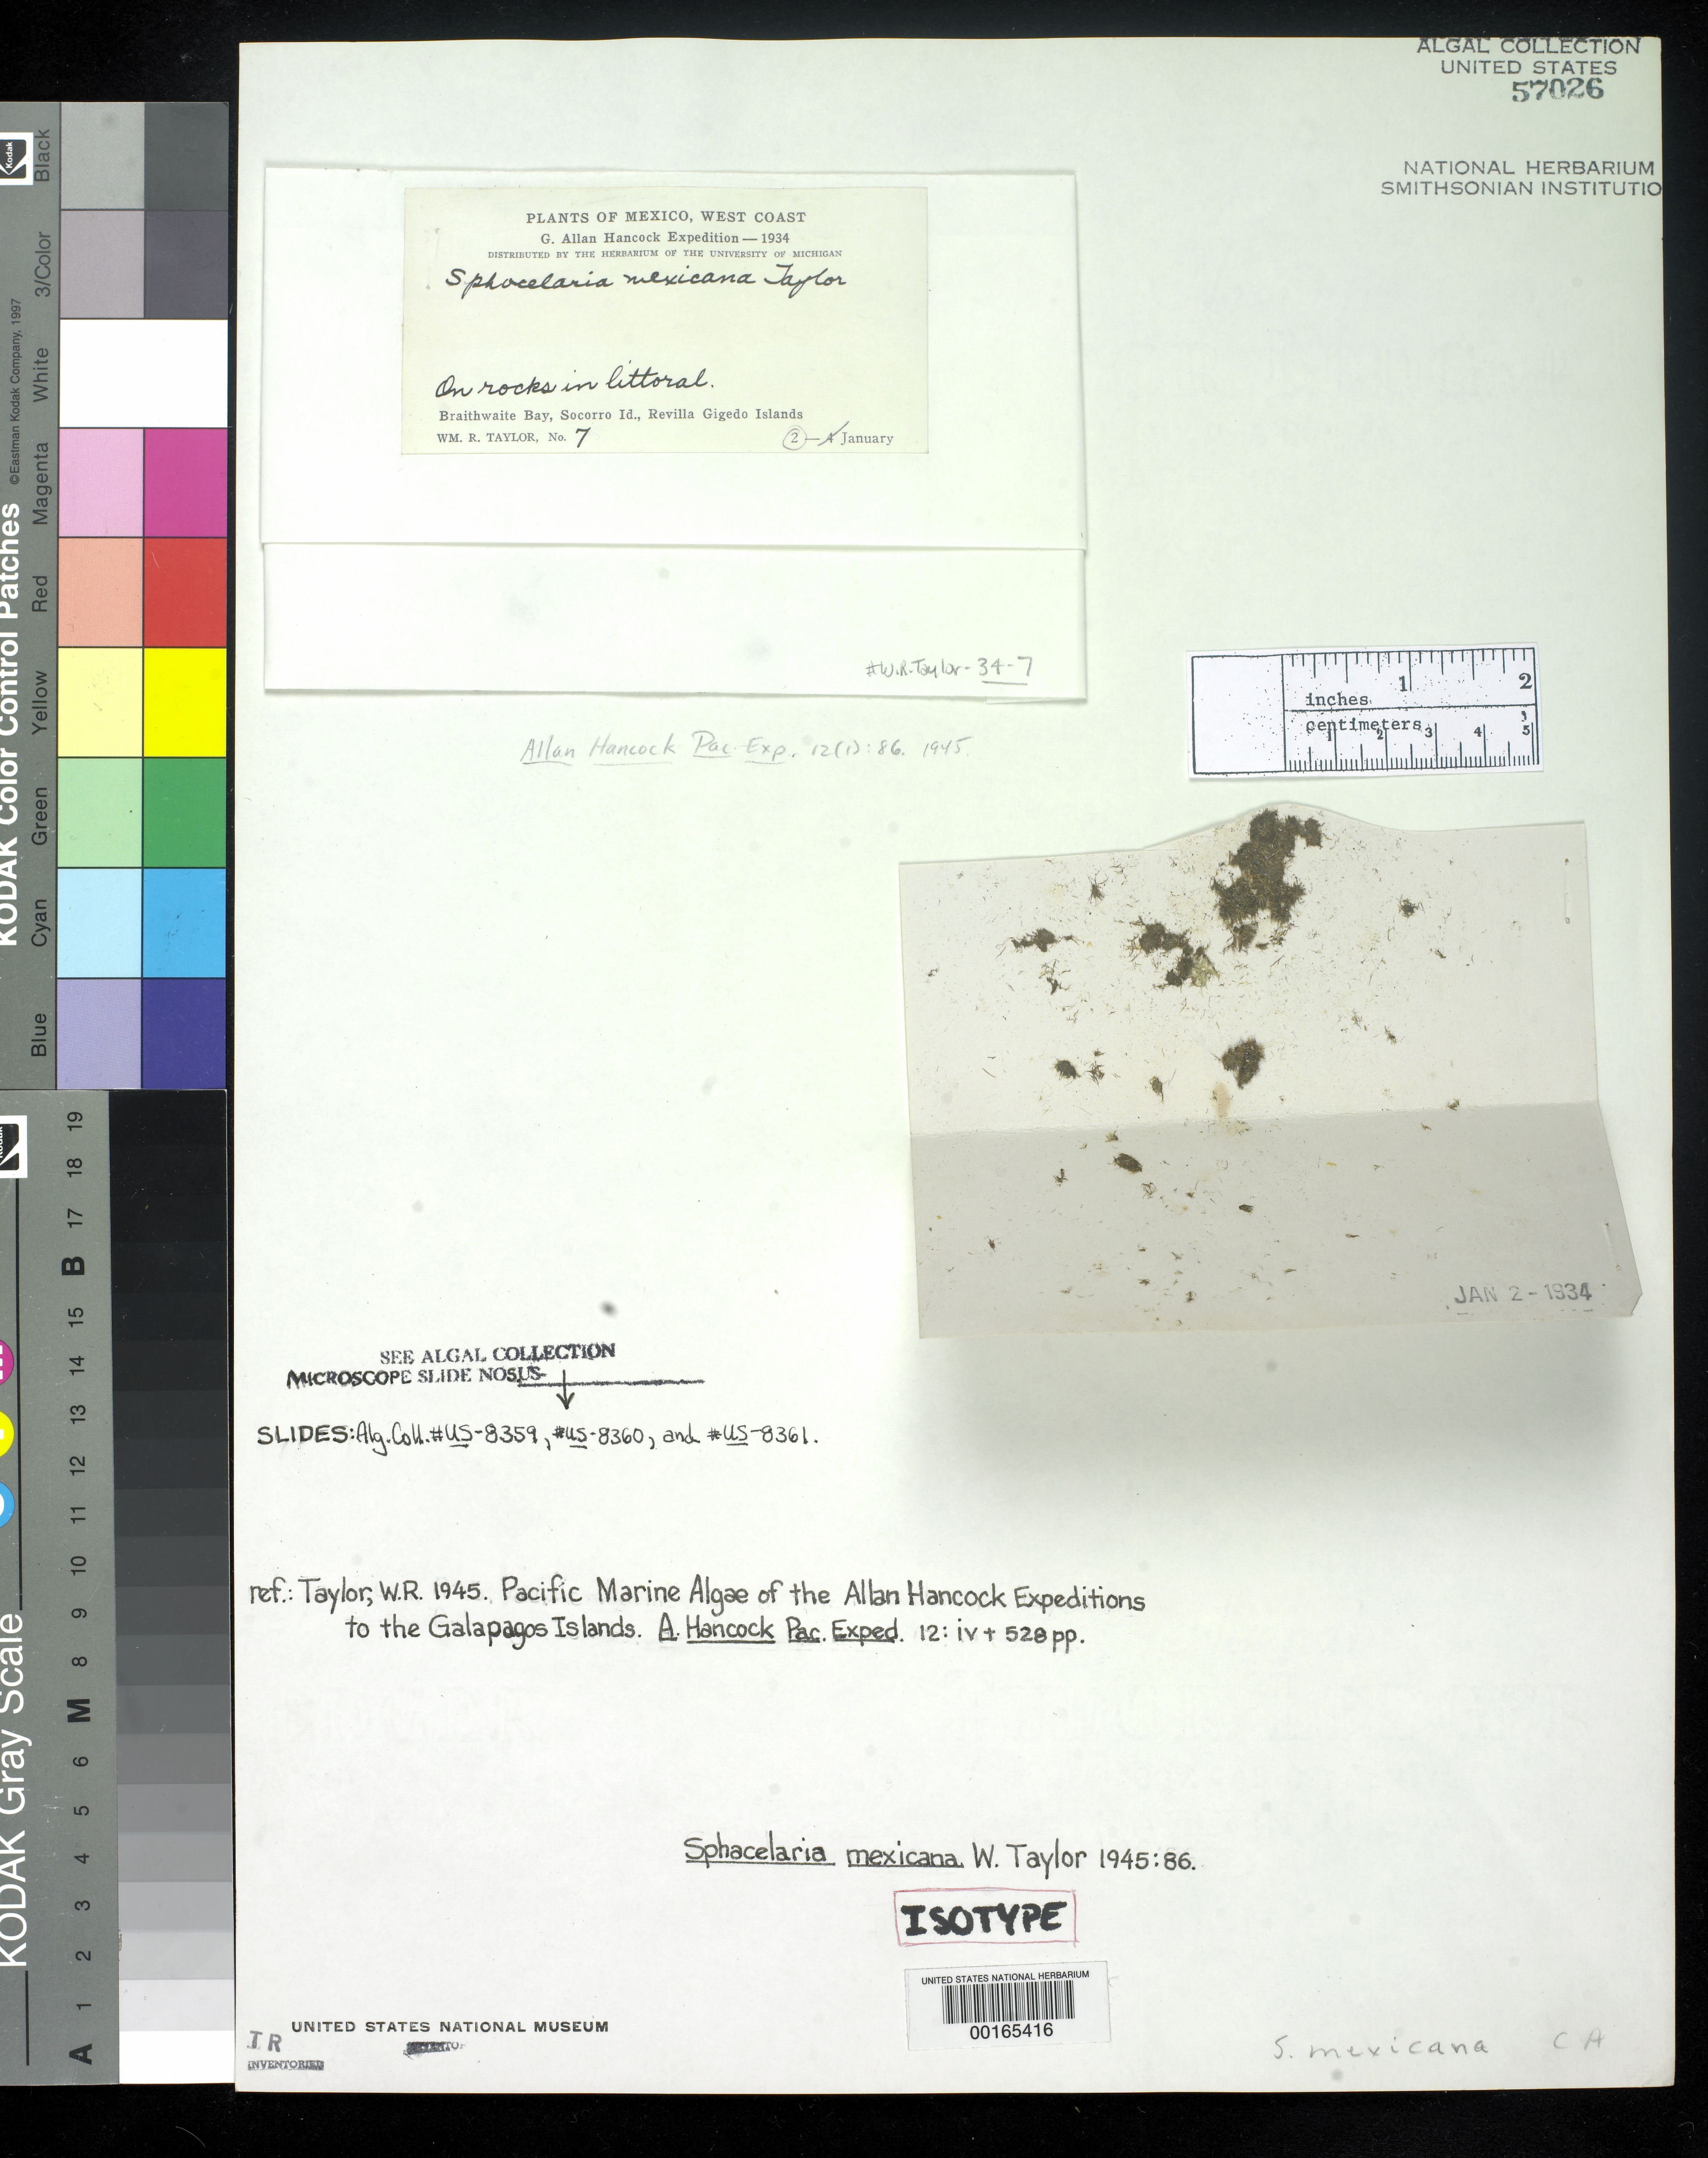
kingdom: Chromista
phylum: Ochrophyta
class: Phaeophyceae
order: Sphacelariales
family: Sphacelariaceae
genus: Sphacelaria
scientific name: Sphacelaria mexicana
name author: W.R. Taylor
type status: Isotype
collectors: W. R. Taylor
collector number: WRT 34-7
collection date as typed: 02 Jan 1934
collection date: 1934-01-02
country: Mexico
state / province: Colima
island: Isla Socorro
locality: Braithwaite Bay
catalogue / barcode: US 57026